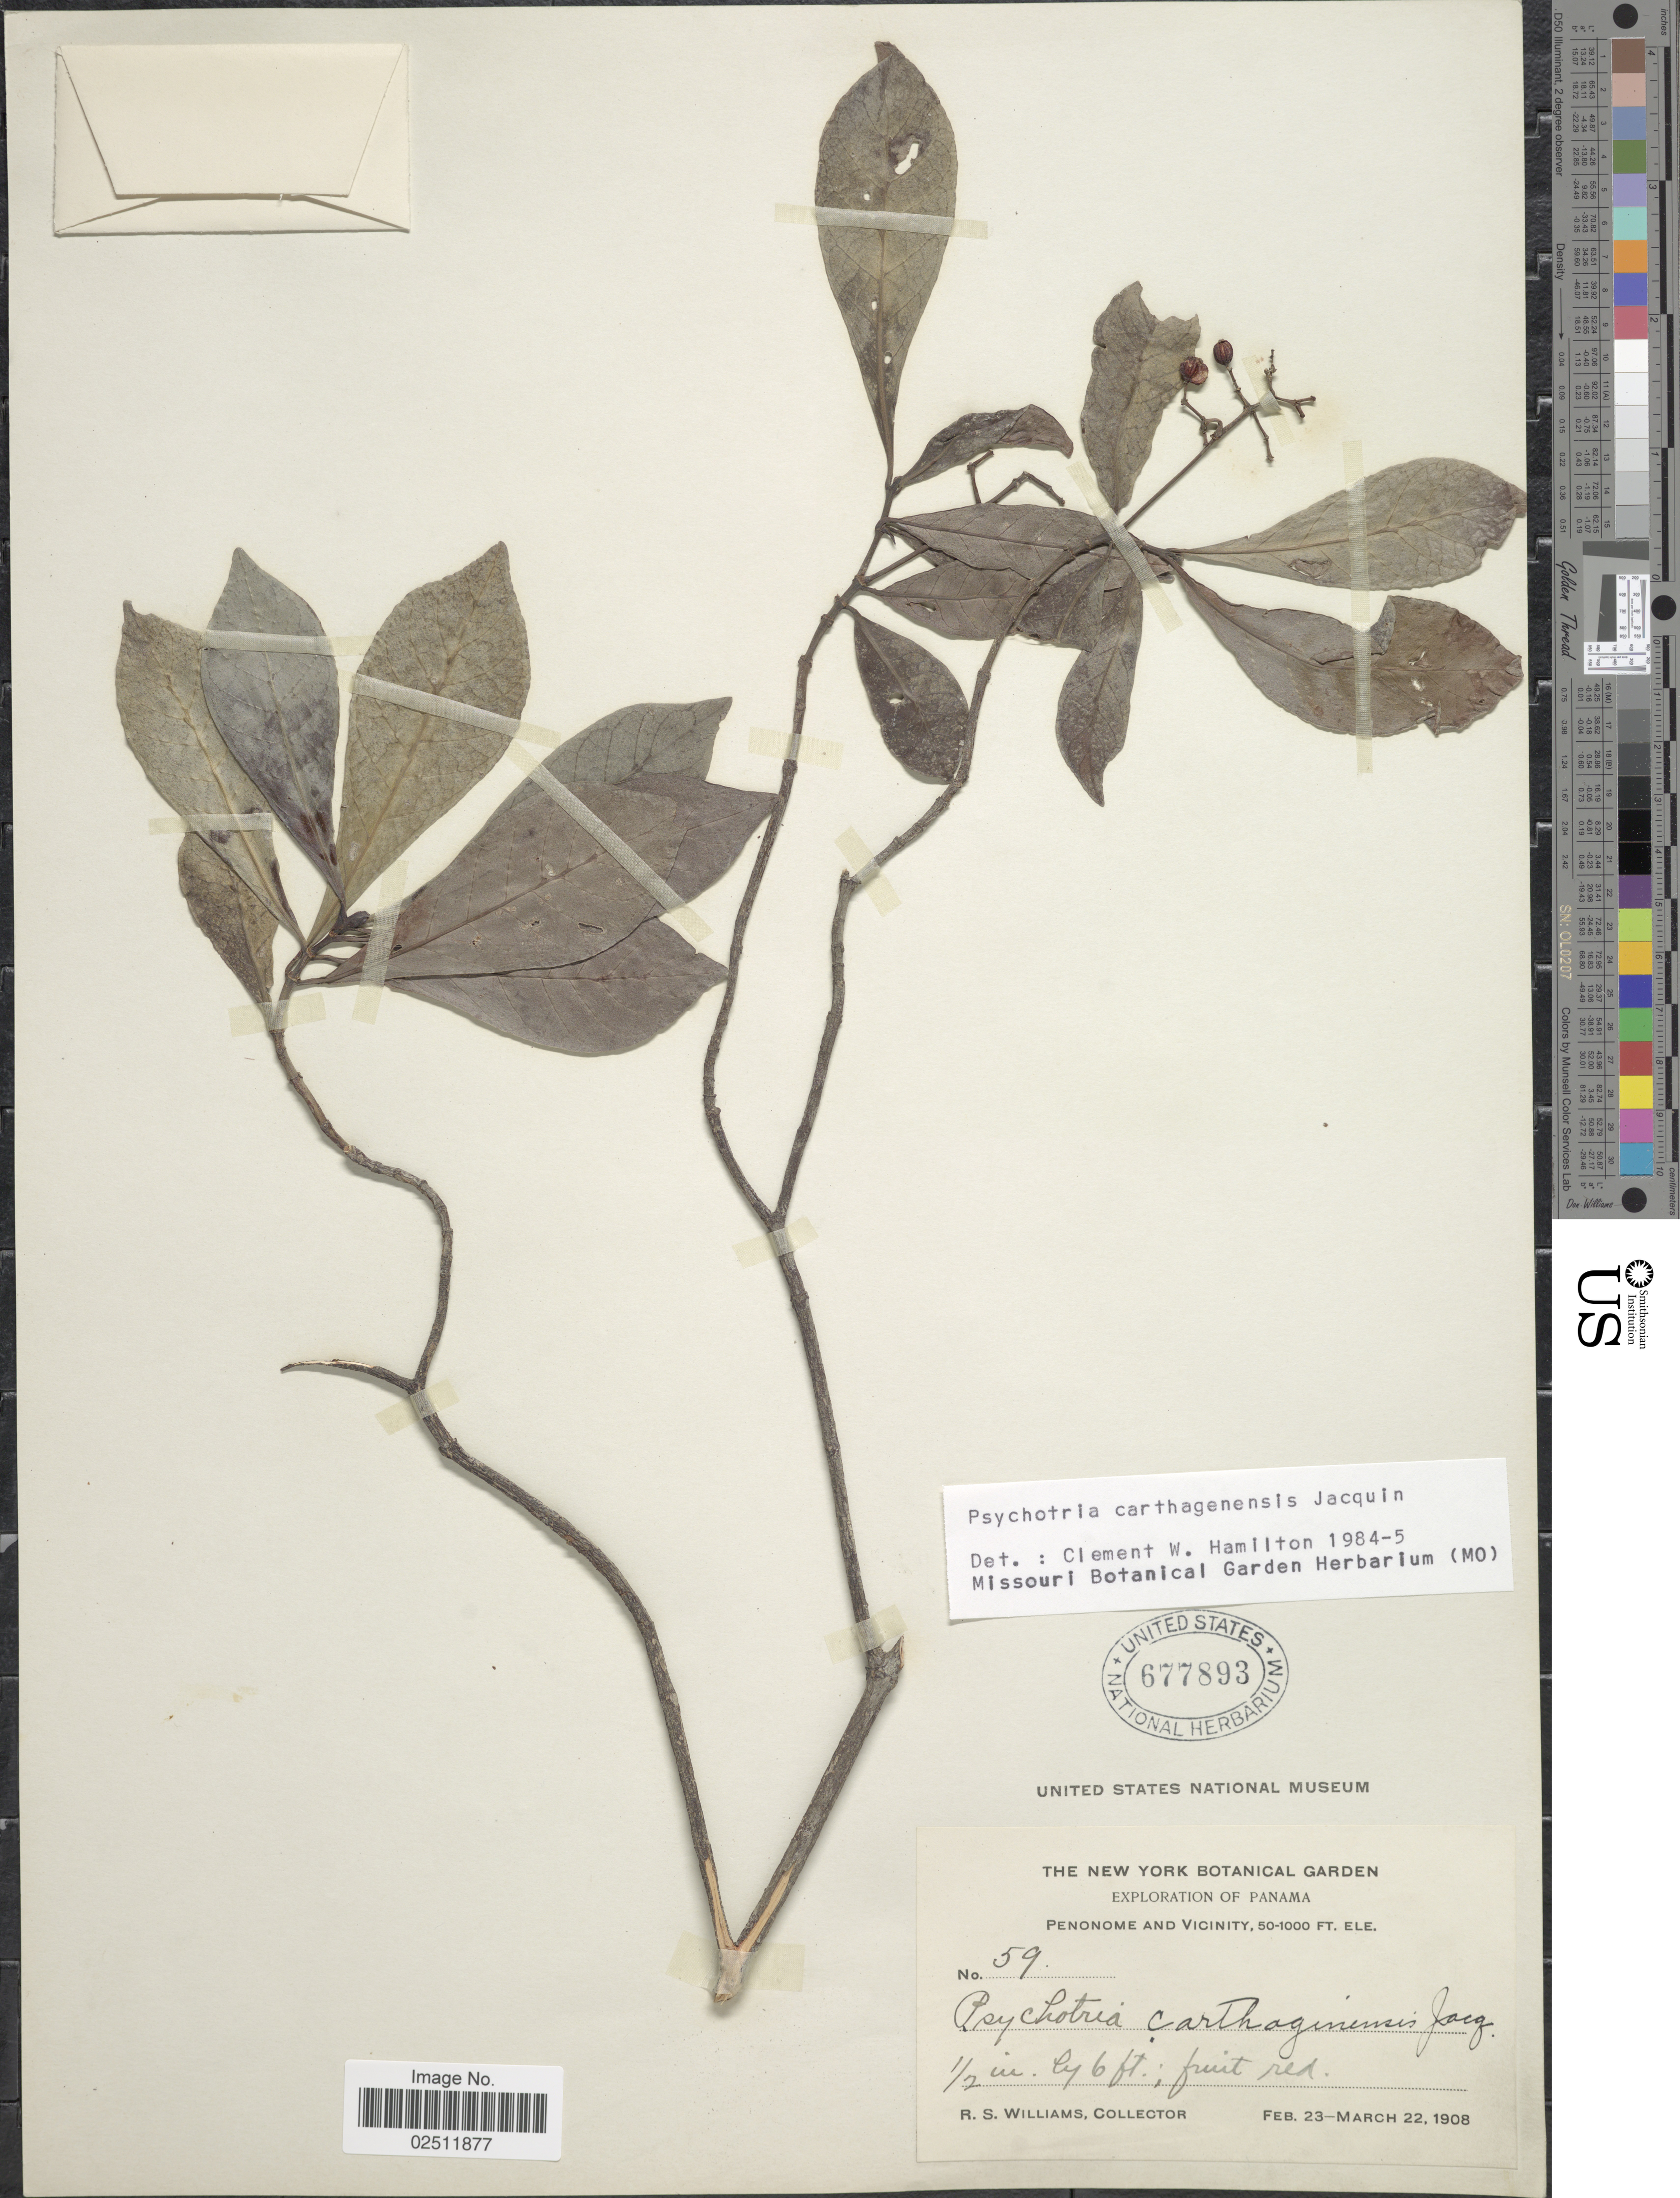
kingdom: Plantae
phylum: Tracheophyta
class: Magnoliopsida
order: Gentianales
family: Rubiaceae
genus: Psychotria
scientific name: Psychotria carthagenensis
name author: Jacq.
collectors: R. S. Williams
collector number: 59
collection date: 1908-02-23/1908-03-22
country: Panama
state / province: Coclé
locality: Penonome and vicinity.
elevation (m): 15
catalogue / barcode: US 677893